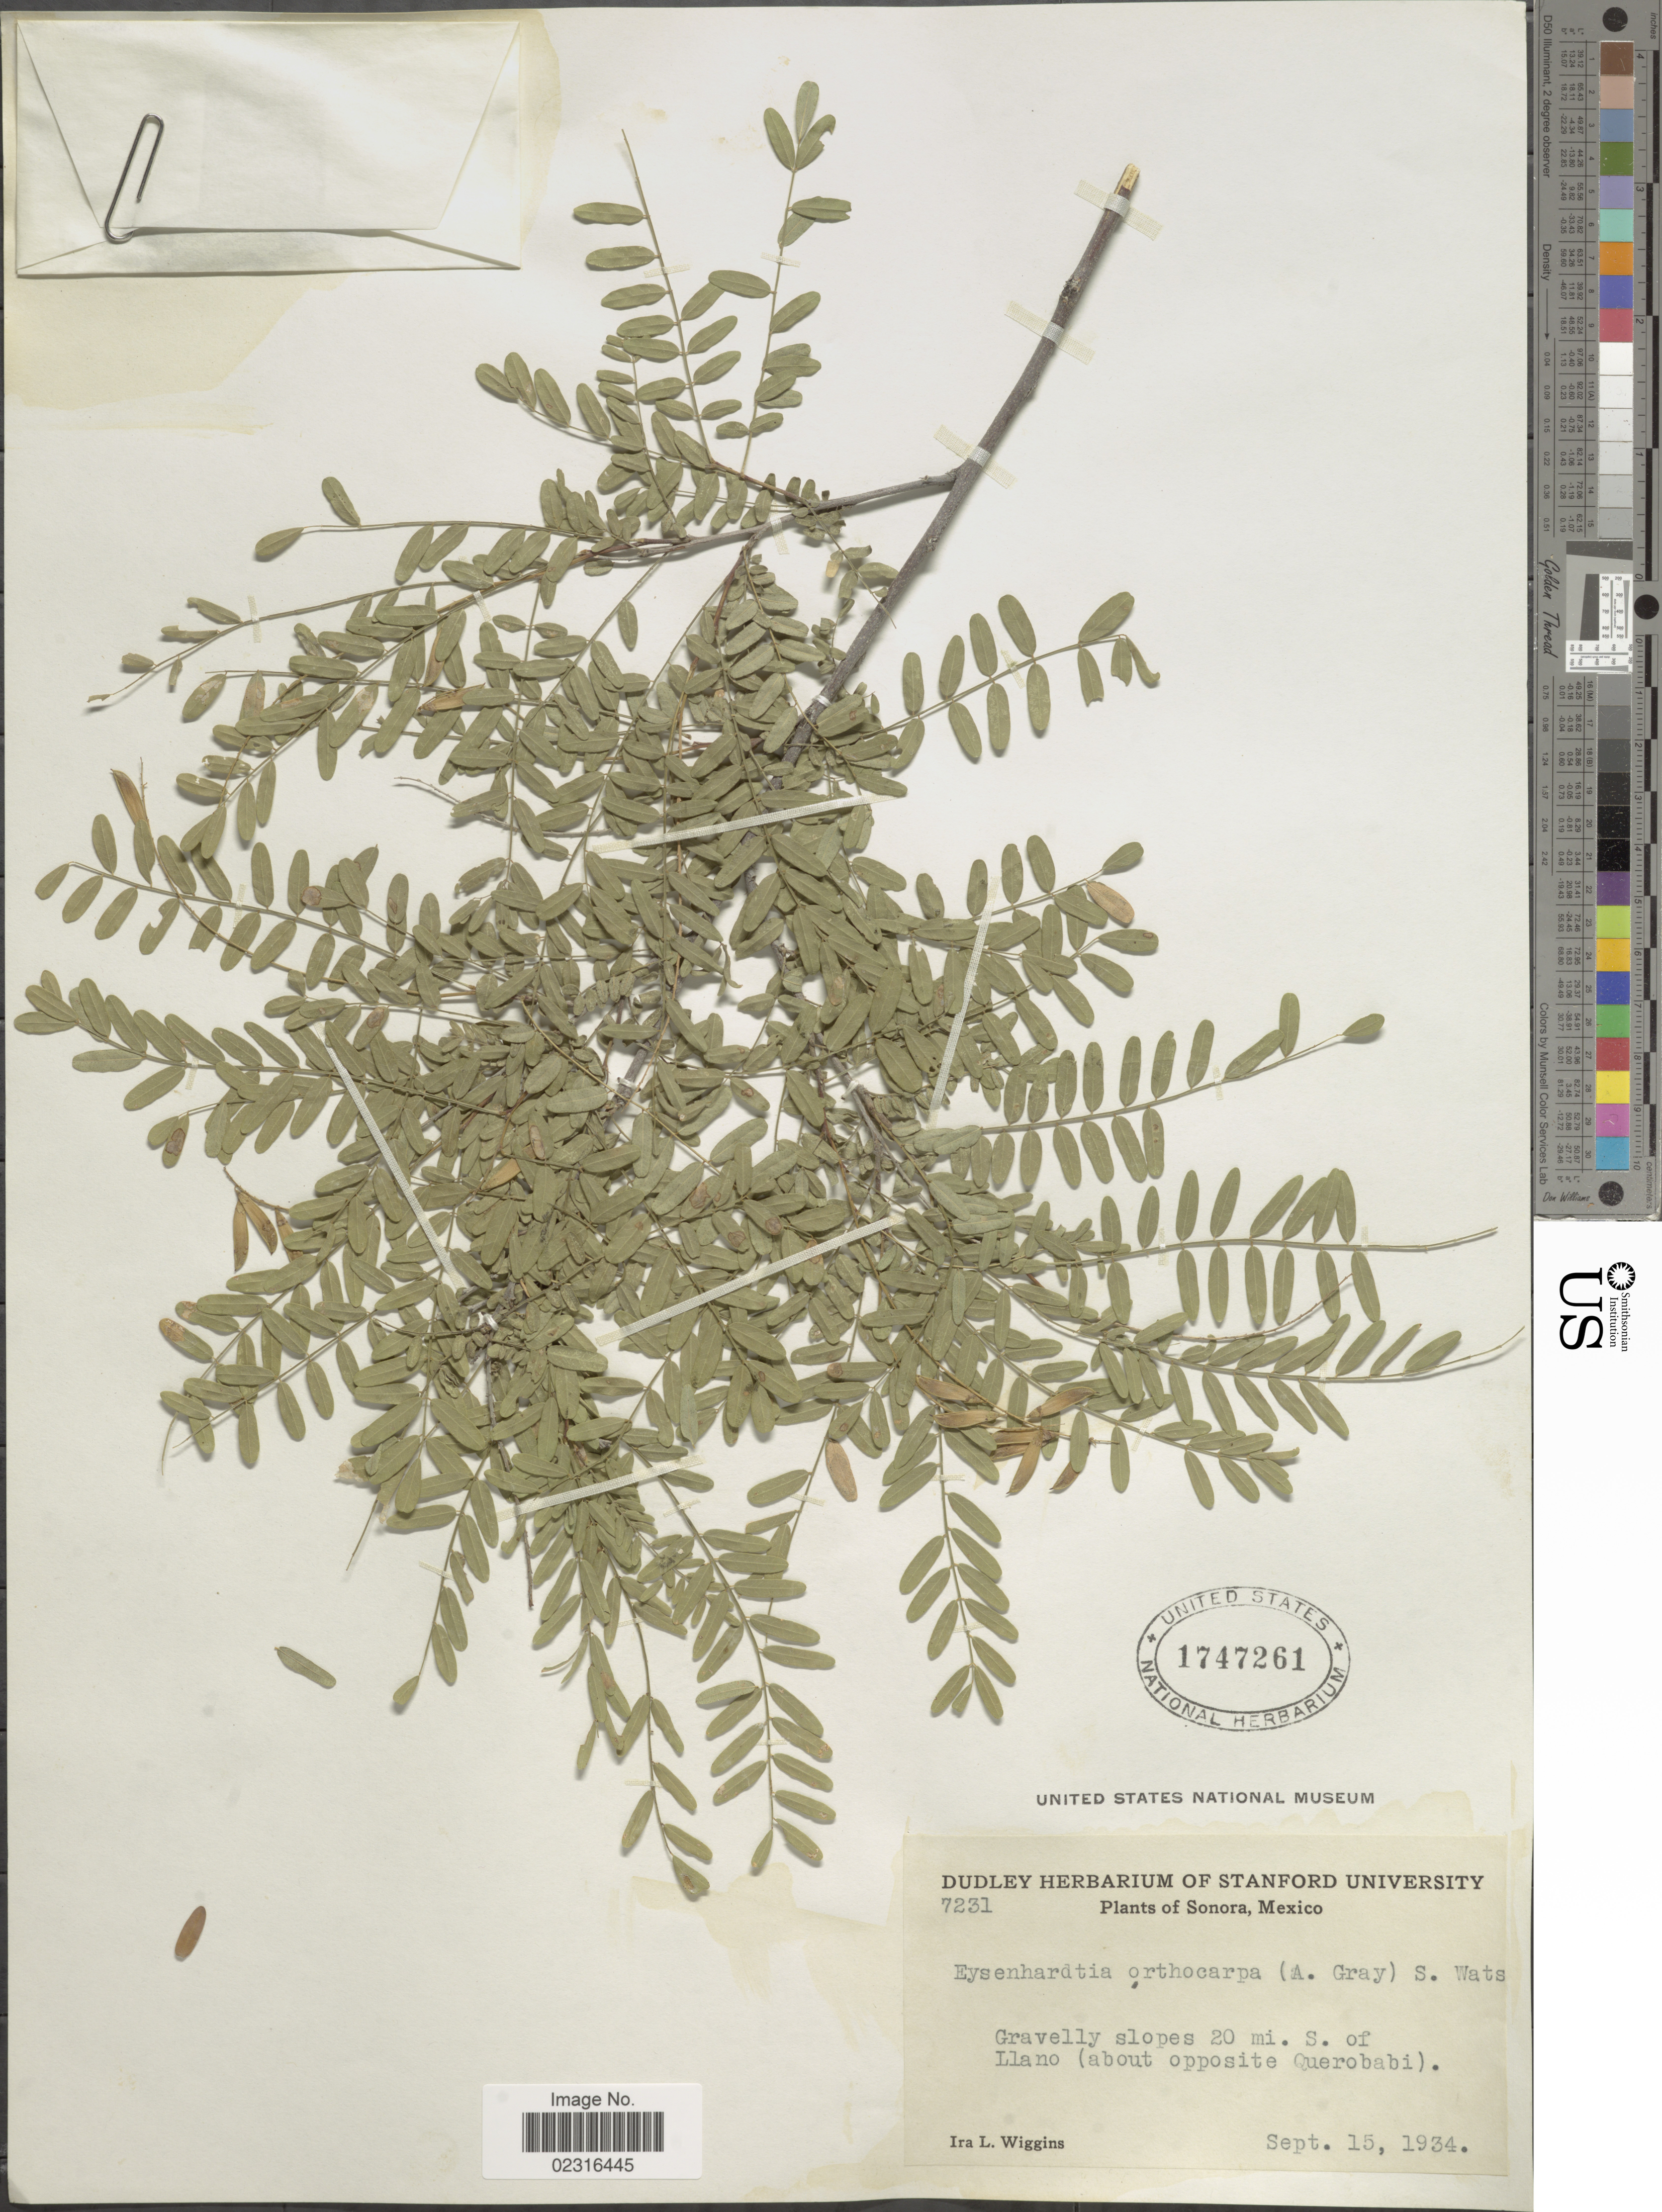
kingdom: Plantae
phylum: Tracheophyta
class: Magnoliopsida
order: Fabales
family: Fabaceae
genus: Eysenhardtia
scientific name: Eysenhardtia orthocarpa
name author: (A. Gray) S. Watson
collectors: I. L. Wiggins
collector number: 7231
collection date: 1934-09-15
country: Mexico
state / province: Sonora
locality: Gravelly slopes 20 mi. S. of Llano (about opposite Querobabi).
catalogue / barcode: US 1747261